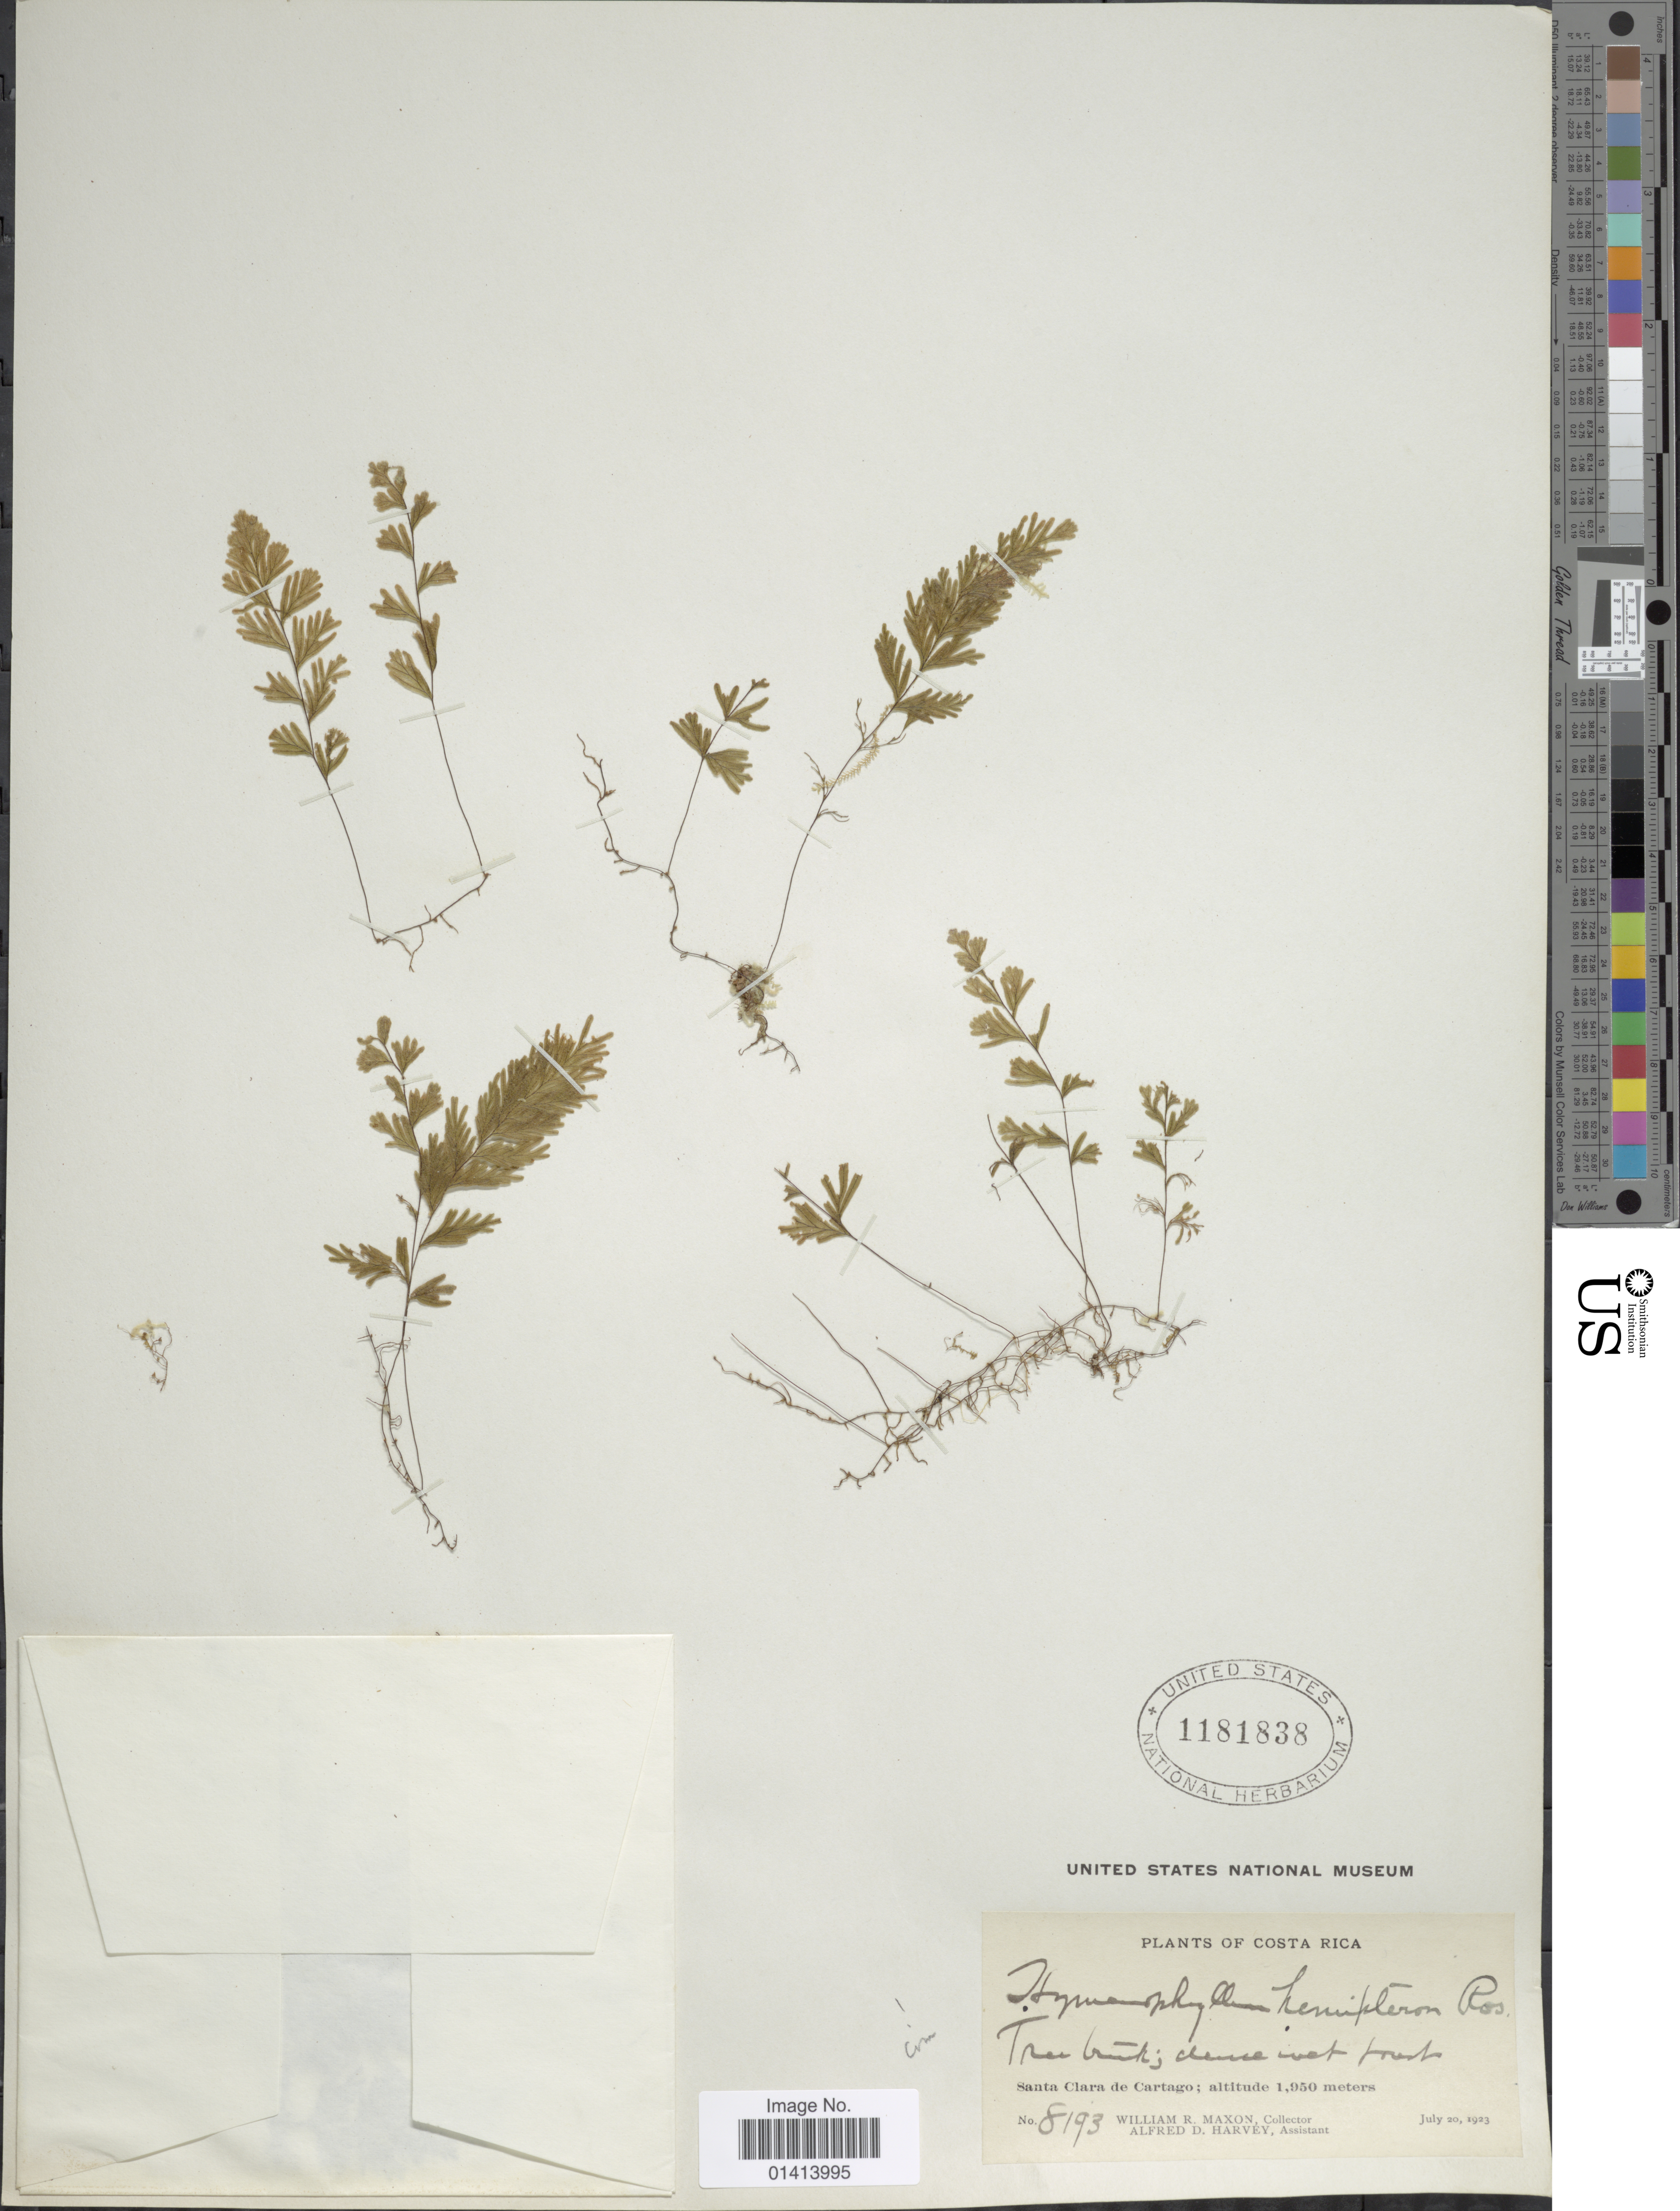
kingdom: Plantae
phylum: Tracheophyta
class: Polypodiopsida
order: Hymenophyllales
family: Hymenophyllaceae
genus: Hymenophyllum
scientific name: Hymenophyllum hemipteron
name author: Rosenst.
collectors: W. R. Maxon & A. D. Harvey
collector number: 8193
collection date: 1923-07-20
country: Costa Rica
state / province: Cartago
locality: Santa Clara de Cartago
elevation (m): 1950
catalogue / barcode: US 1181838